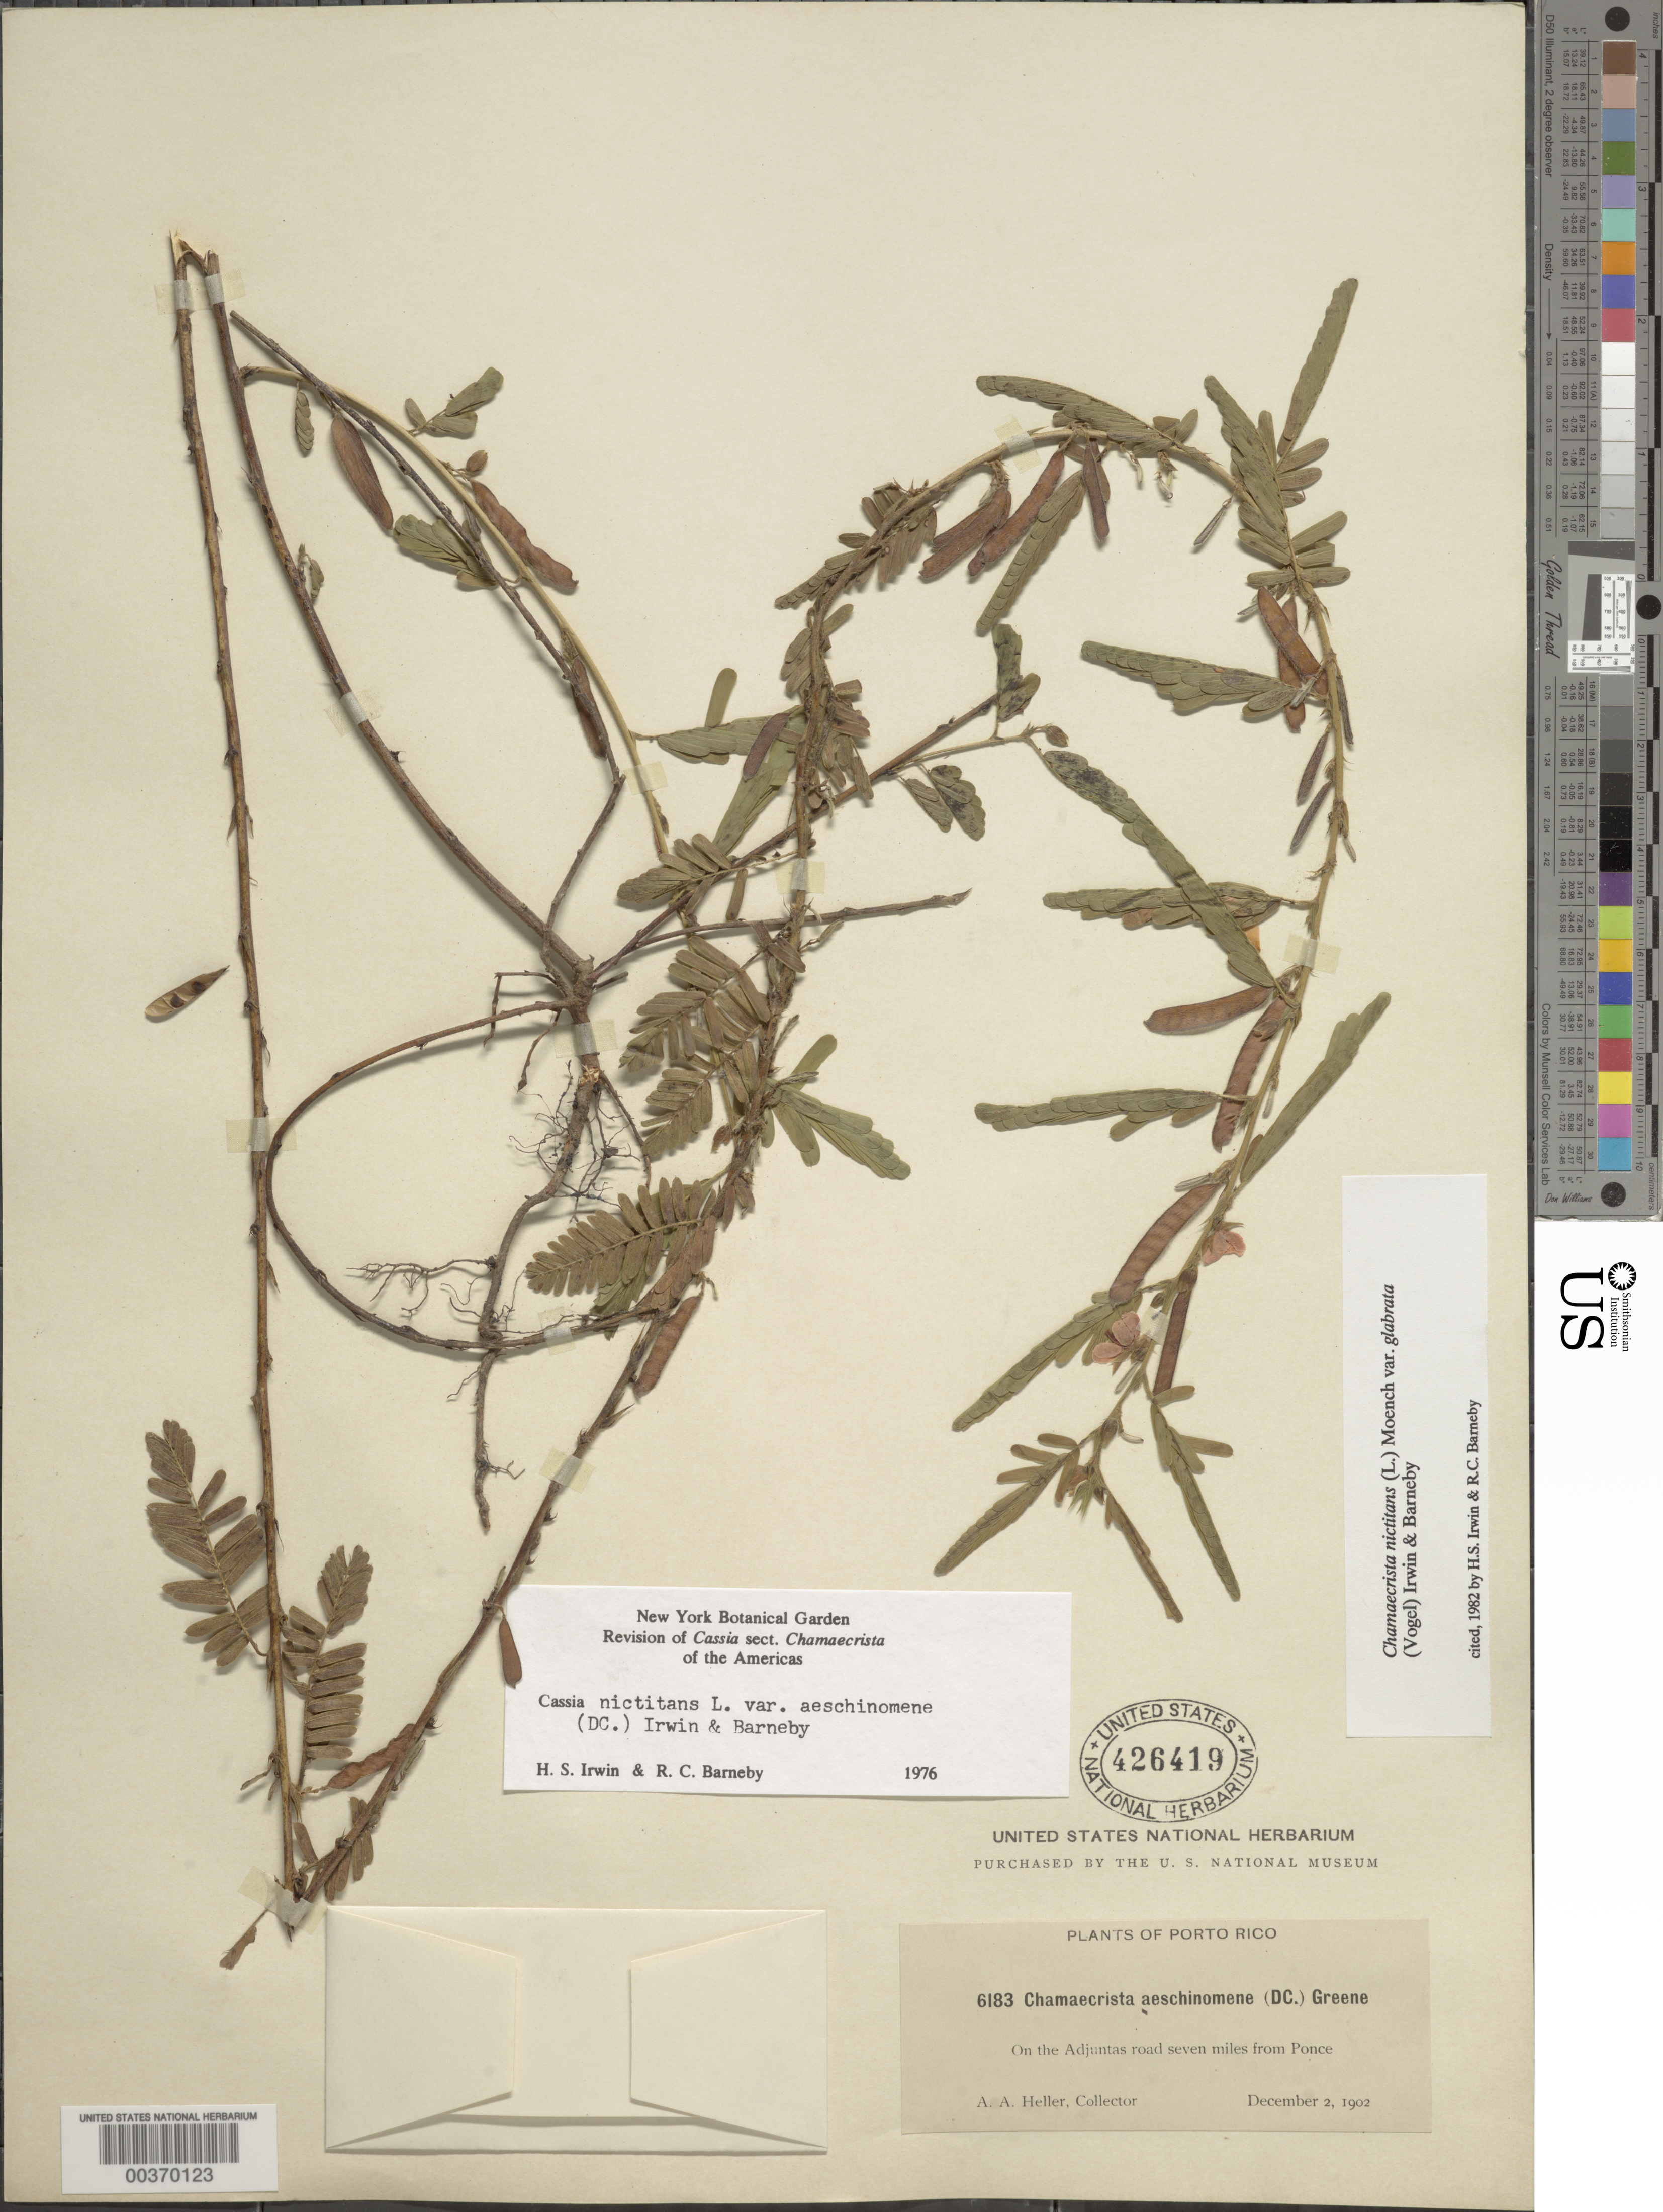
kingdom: Plantae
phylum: Tracheophyta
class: Magnoliopsida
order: Fabales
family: Fabaceae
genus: Chamaecrista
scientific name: Chamaecrista nictitans var. glabrata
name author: (Vogel) H.S. Irwin & Barneby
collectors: A. A. Heller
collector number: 6183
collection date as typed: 02 Dec 1902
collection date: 1902-12-02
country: Puerto Rico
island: Greater Antilles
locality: On the adjuntas road seve miles from ponce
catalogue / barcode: US 426419